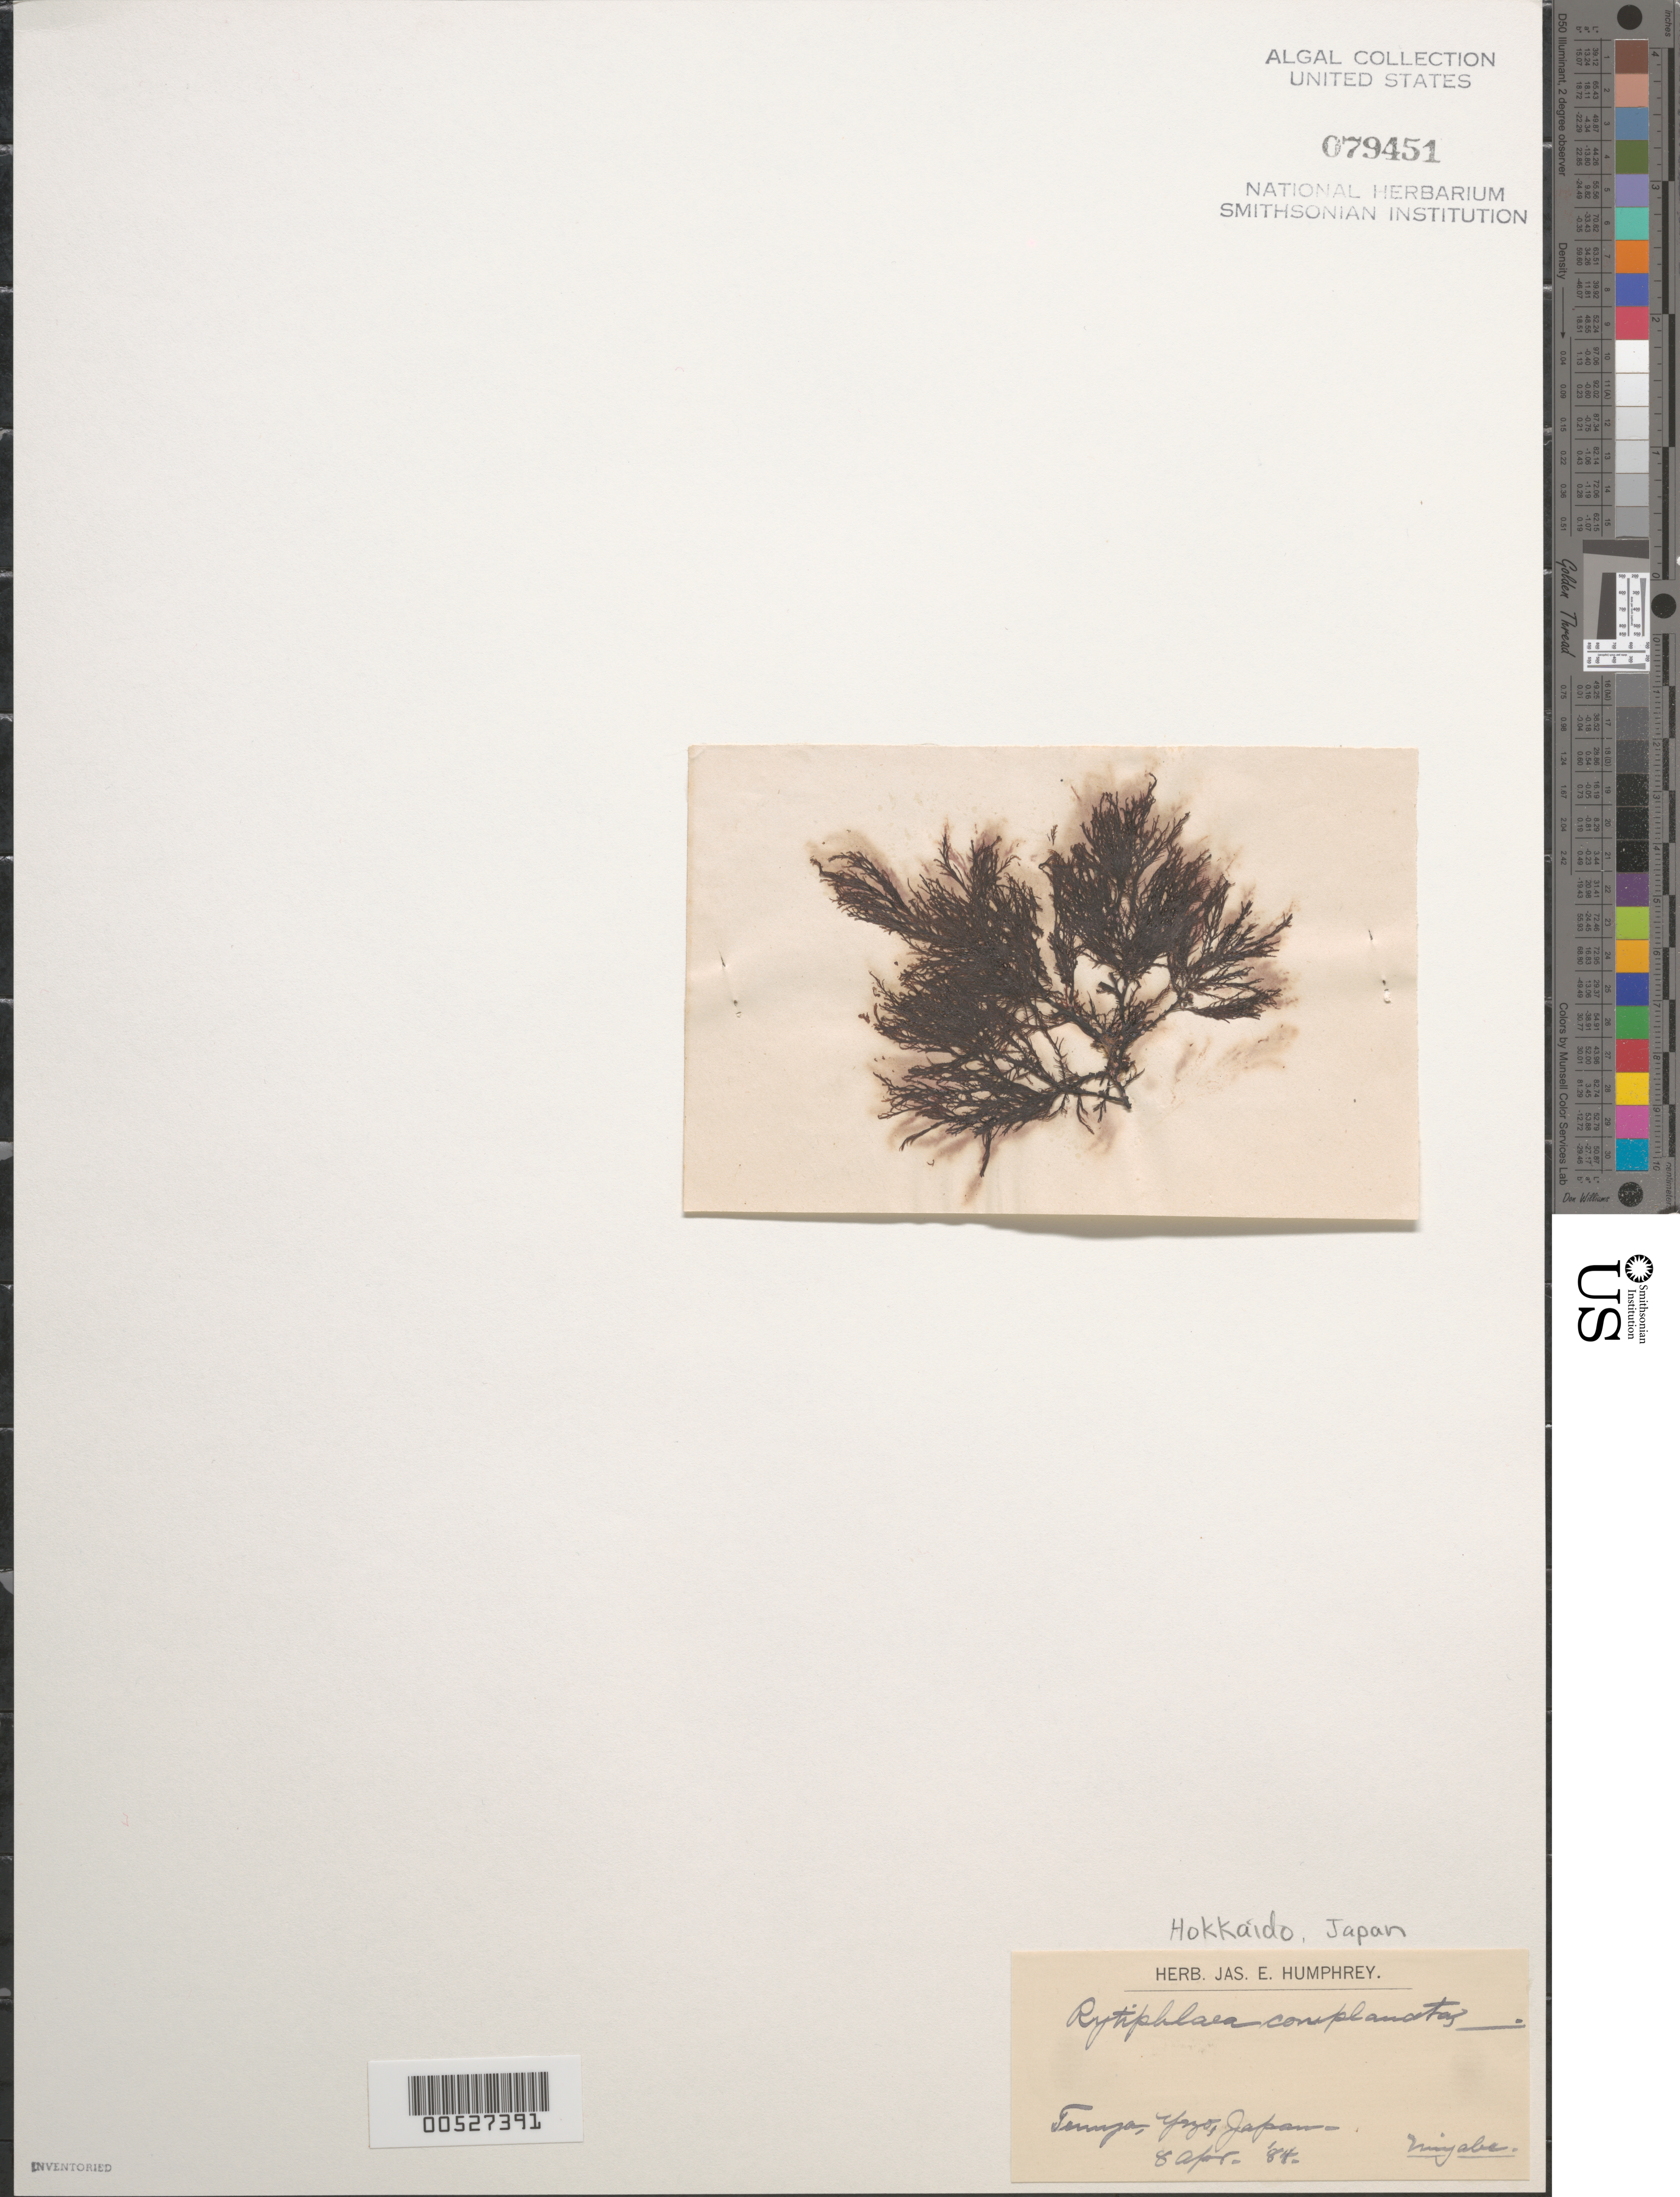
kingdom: Plantae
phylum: Rhodophyta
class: Florideophyceae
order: Ceramiales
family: Rhodomelaceae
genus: Rytiphloea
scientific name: Rytiphloea complanata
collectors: K. Miyabe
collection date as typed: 08 Apr 1884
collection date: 1884-04-08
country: Japan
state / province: Hokkaido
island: Hokkaido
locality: Temya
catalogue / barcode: US 79451